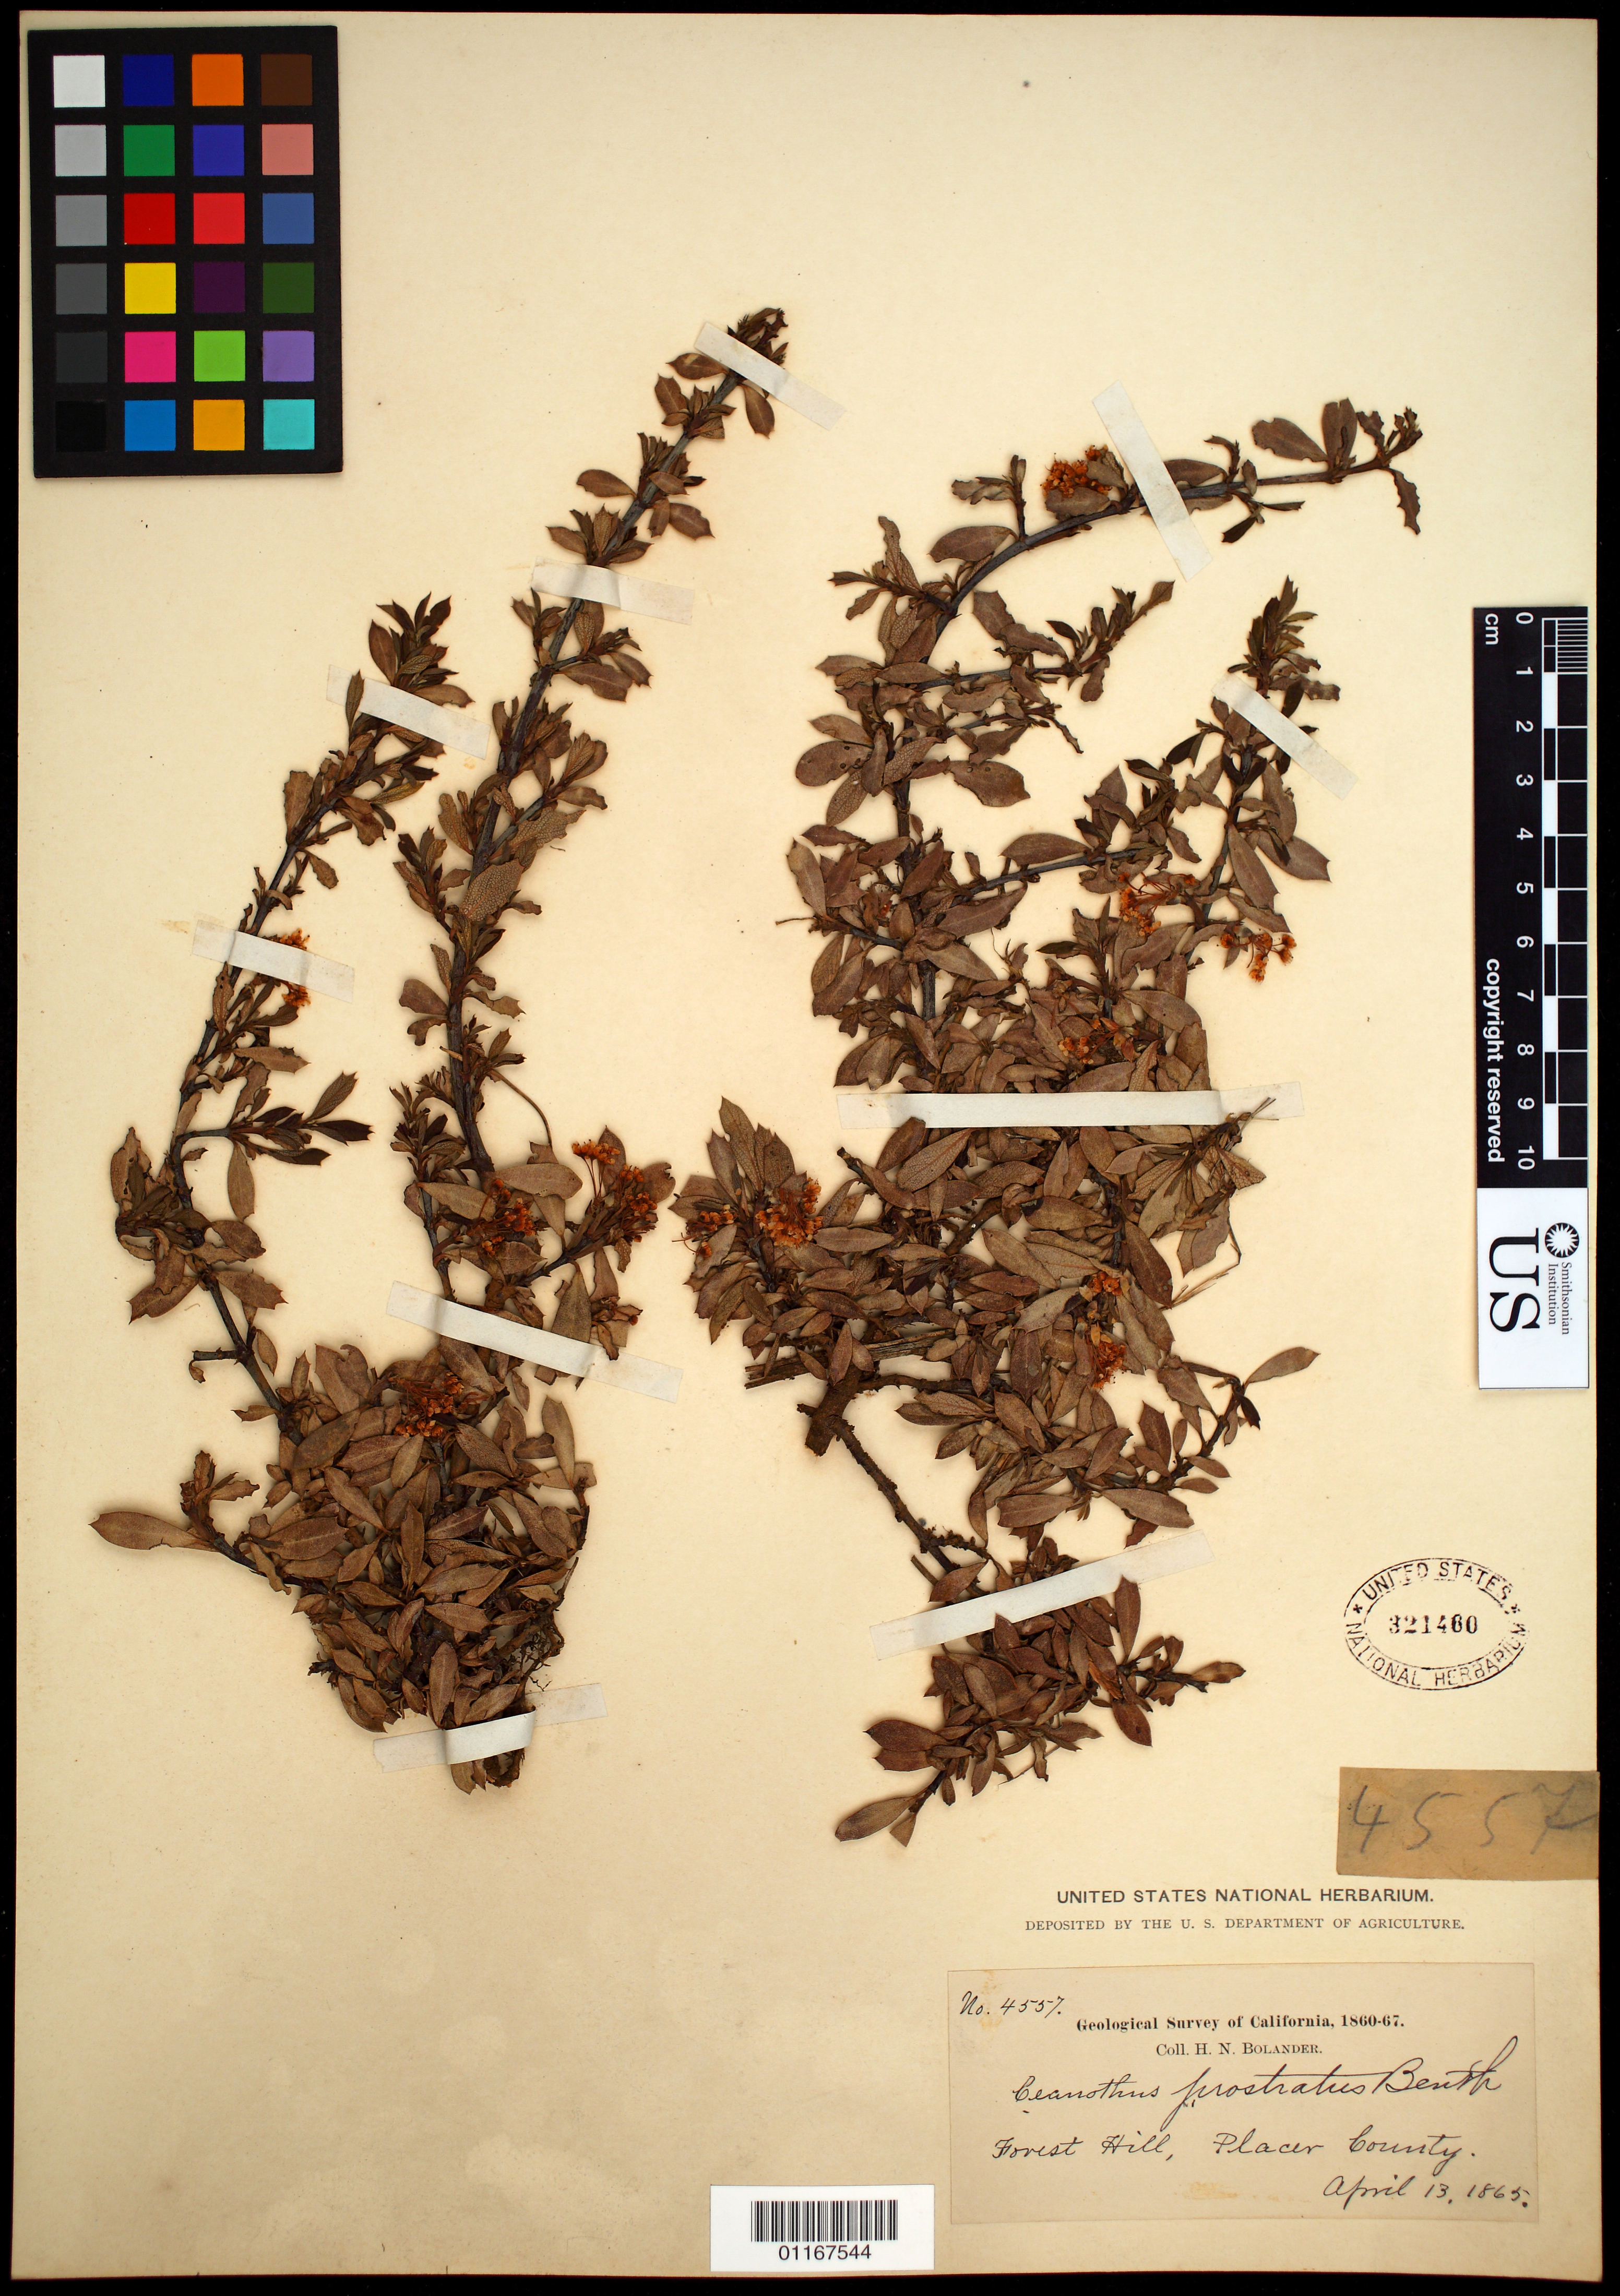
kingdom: Plantae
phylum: Tracheophyta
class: Magnoliopsida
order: Rosales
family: Rhamnaceae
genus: Ceanothus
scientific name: Ceanothus prostratus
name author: Benth.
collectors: H. Bolander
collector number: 4557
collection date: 1865-04-13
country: United States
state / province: California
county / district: Placer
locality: Forest Hills.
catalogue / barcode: US 321460